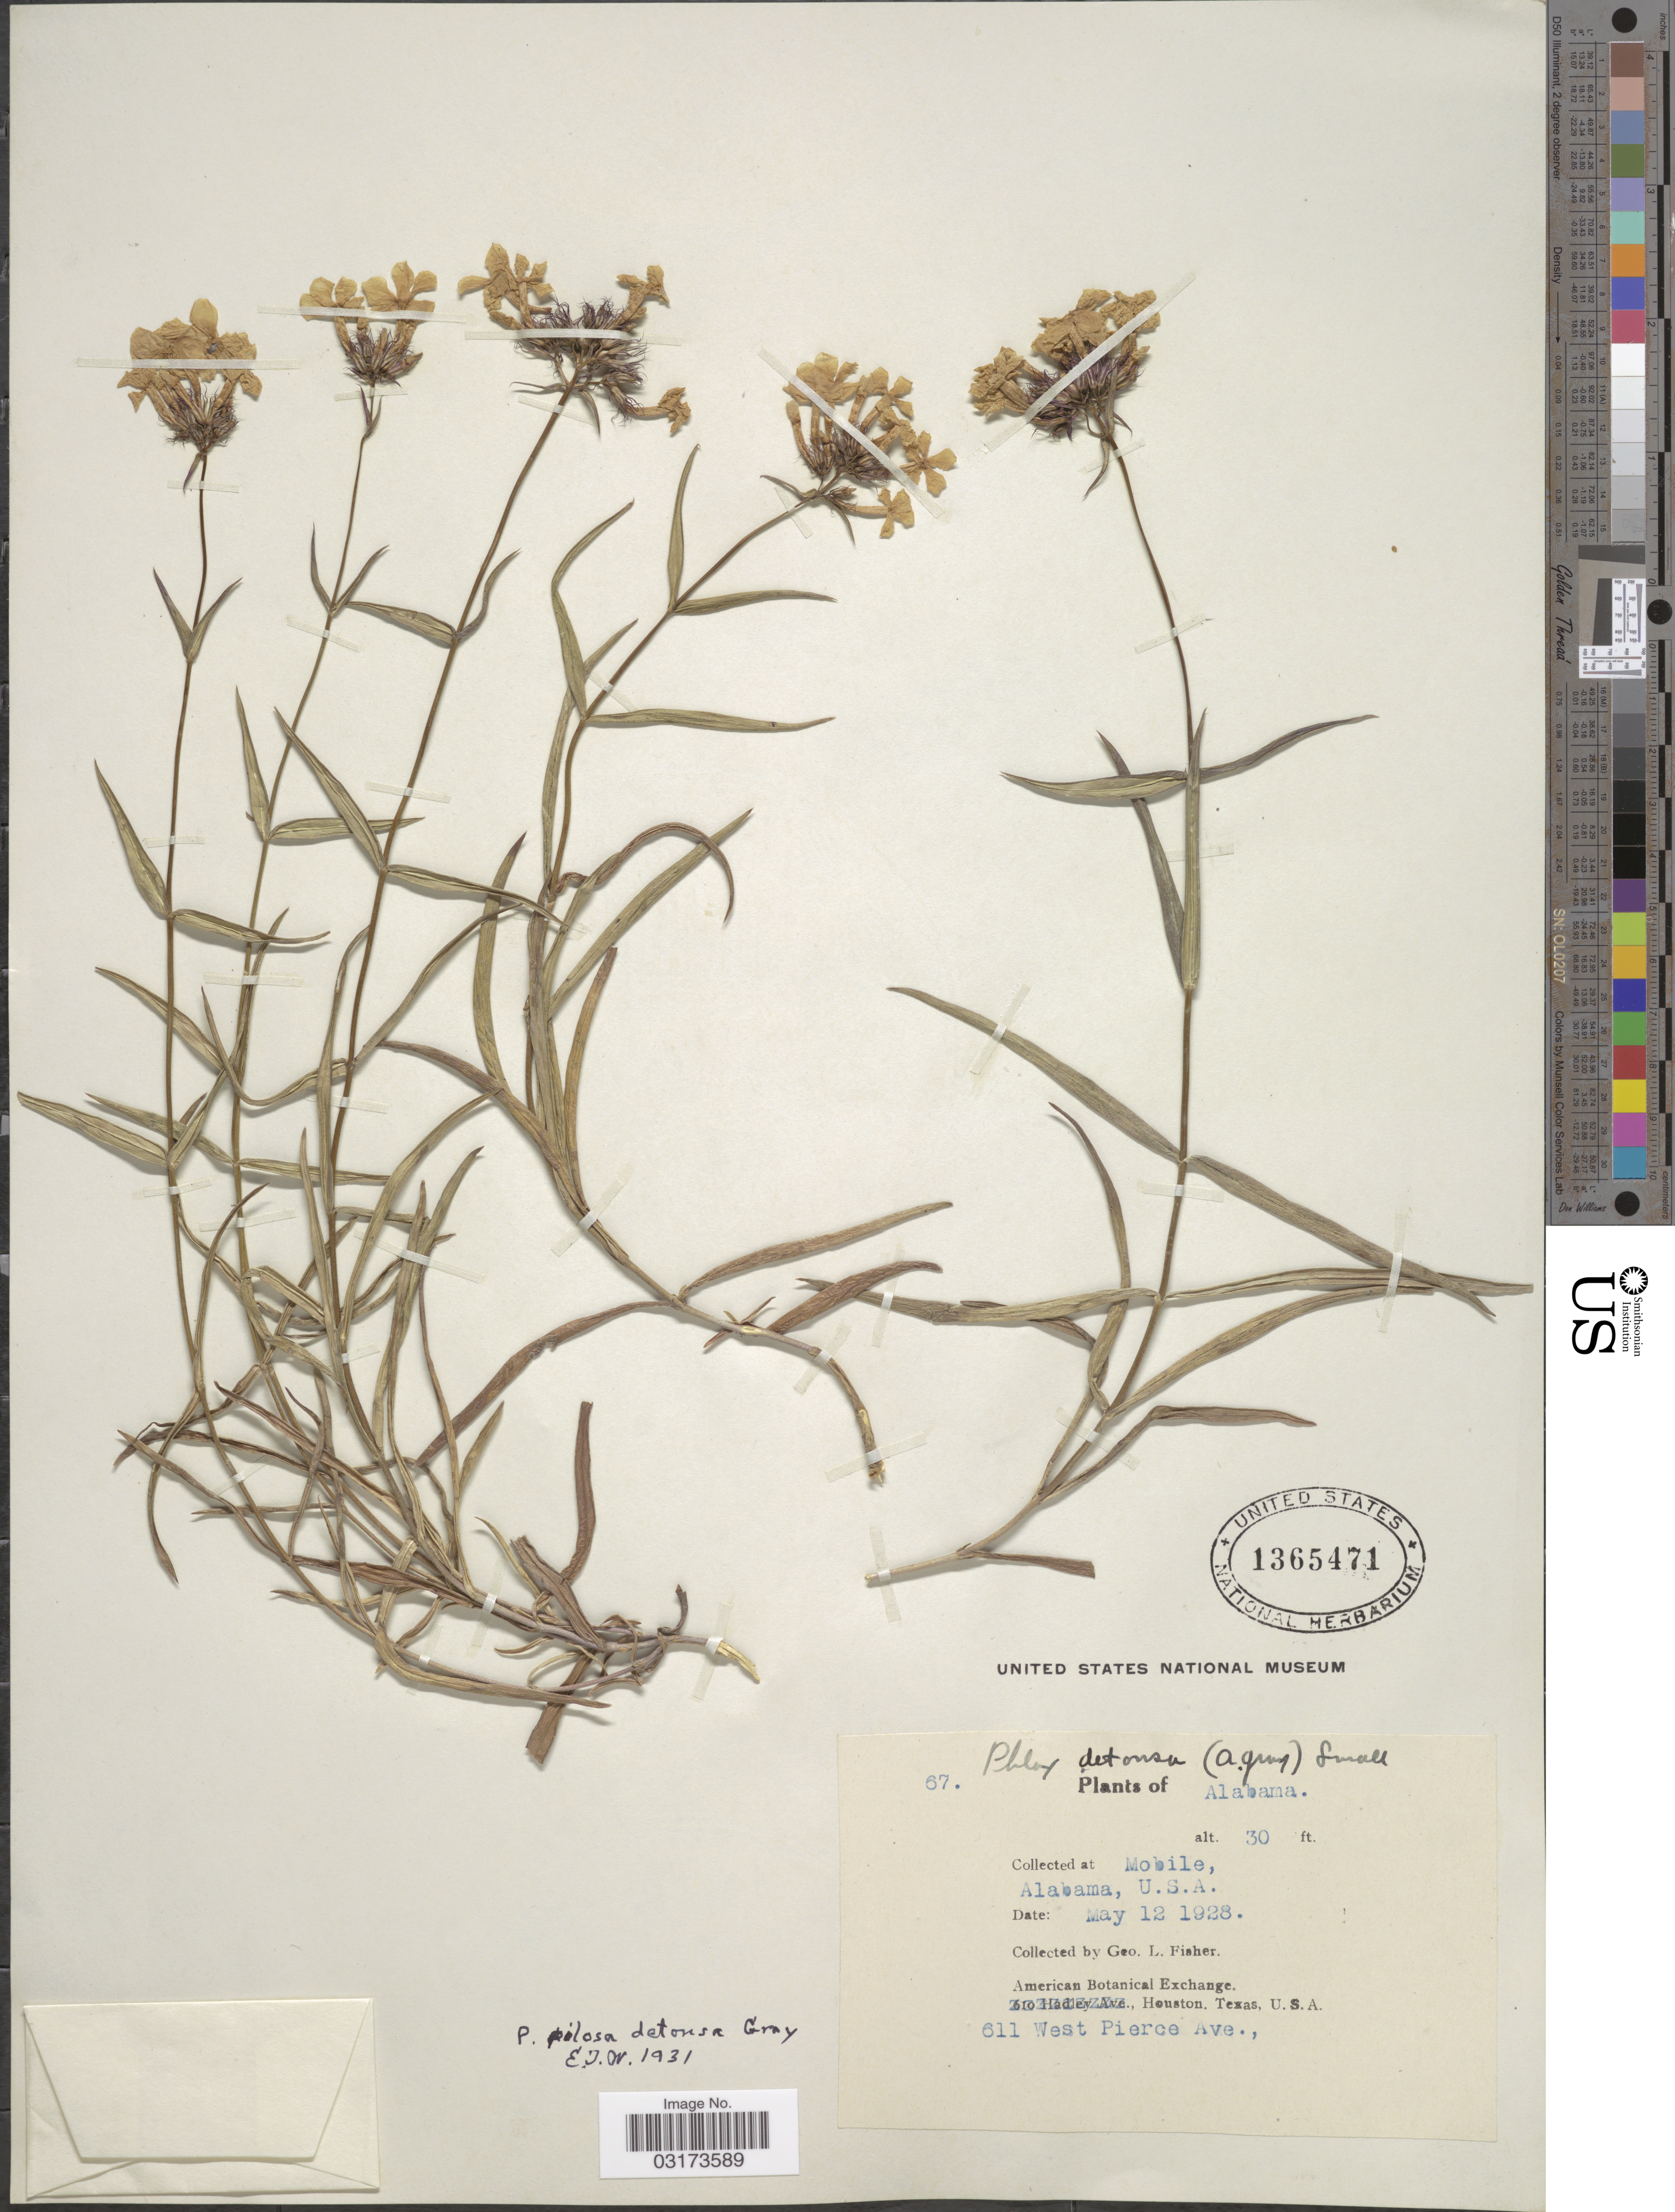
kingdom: Plantae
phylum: Tracheophyta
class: Magnoliopsida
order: Ericales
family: Polemoniaceae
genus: Phlox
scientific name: Phlox pilosa var. detonsa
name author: A. Gray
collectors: G. L. Fisher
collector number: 67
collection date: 1928-05-12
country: United States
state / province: Alabama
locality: Mobile.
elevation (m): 9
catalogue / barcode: US 1365471